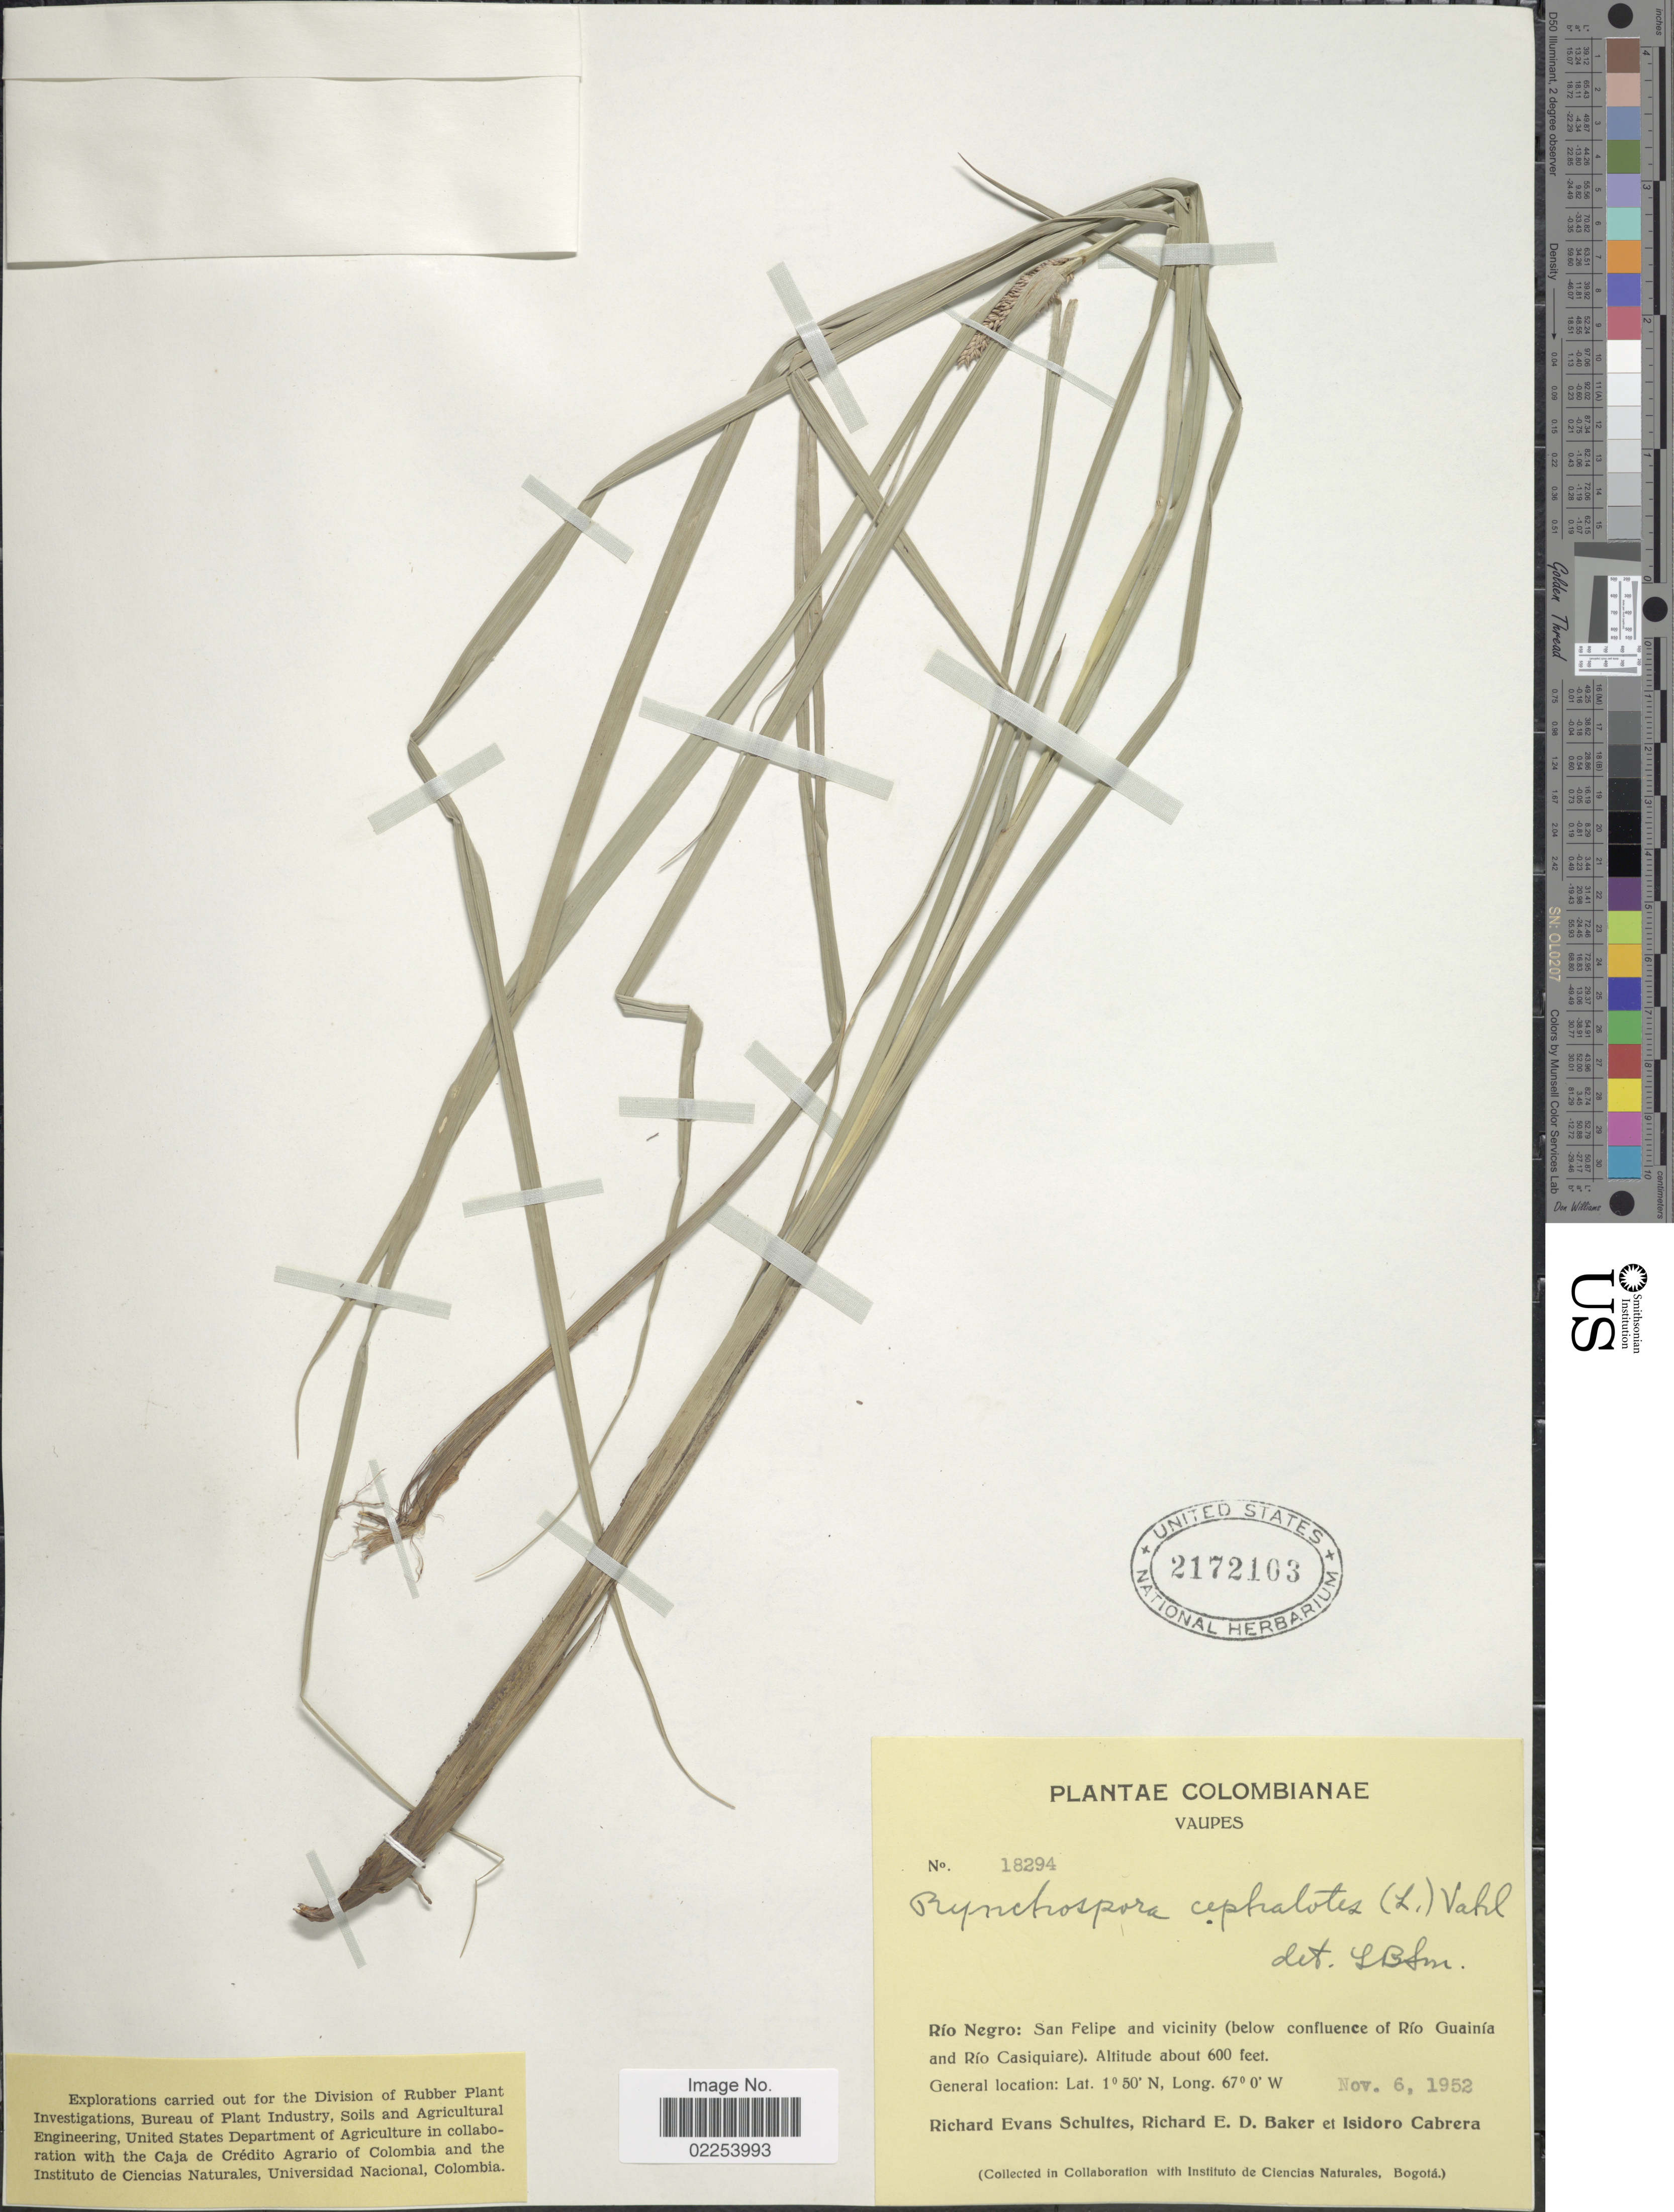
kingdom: Plantae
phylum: Tracheophyta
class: Liliopsida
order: Poales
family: Cyperaceae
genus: Rhynchospora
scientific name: Rhynchospora cephalotes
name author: (L.) Vahl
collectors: R. E. Schultes, R. E. D. Baker & I. Cabrera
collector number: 18294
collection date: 1952-11-06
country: Colombia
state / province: Vaupés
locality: Rio Negro: San Felipe and vicinity (below confluence of Rio Guainia and Rio Casiquiare)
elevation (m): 183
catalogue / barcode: US 2172103